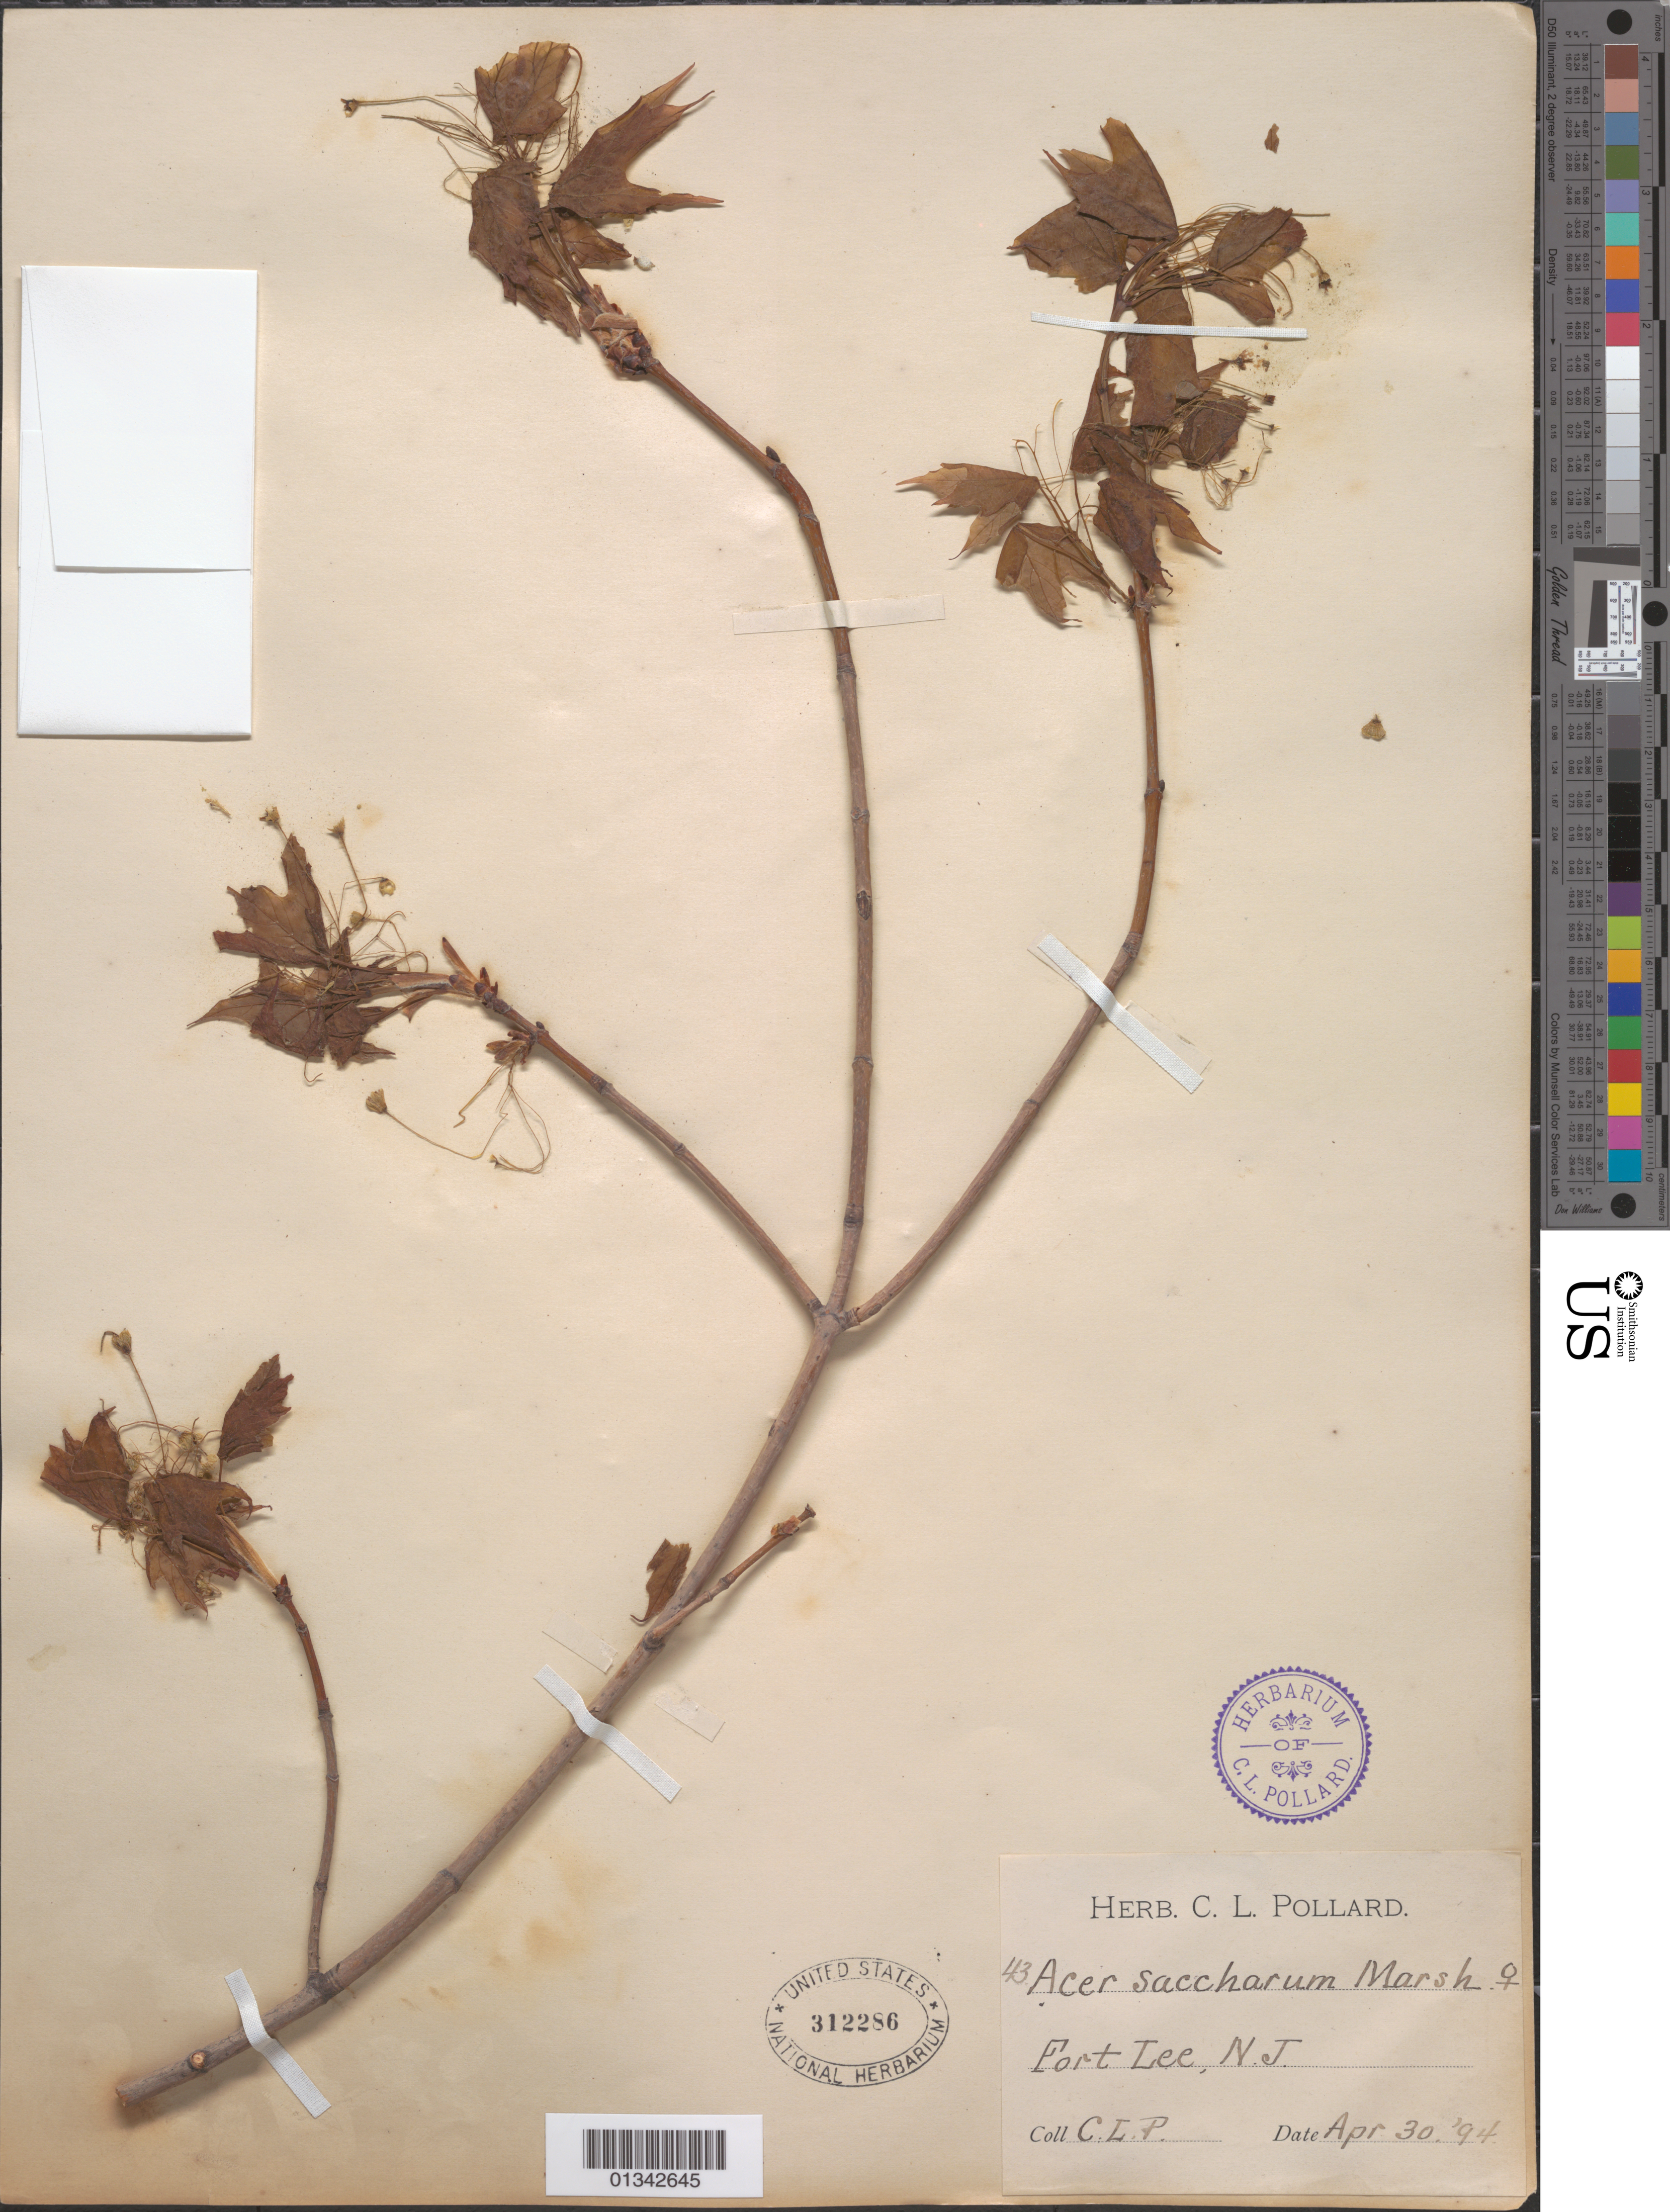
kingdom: Plantae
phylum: Tracheophyta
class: Magnoliopsida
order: Sapindales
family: Sapindaceae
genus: Acer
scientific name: Acer saccharum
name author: Marshall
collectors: C. L. Pollard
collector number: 43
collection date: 1894-04-30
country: United States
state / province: New Jersey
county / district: Bergen County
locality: Fort Lee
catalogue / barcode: US 312286